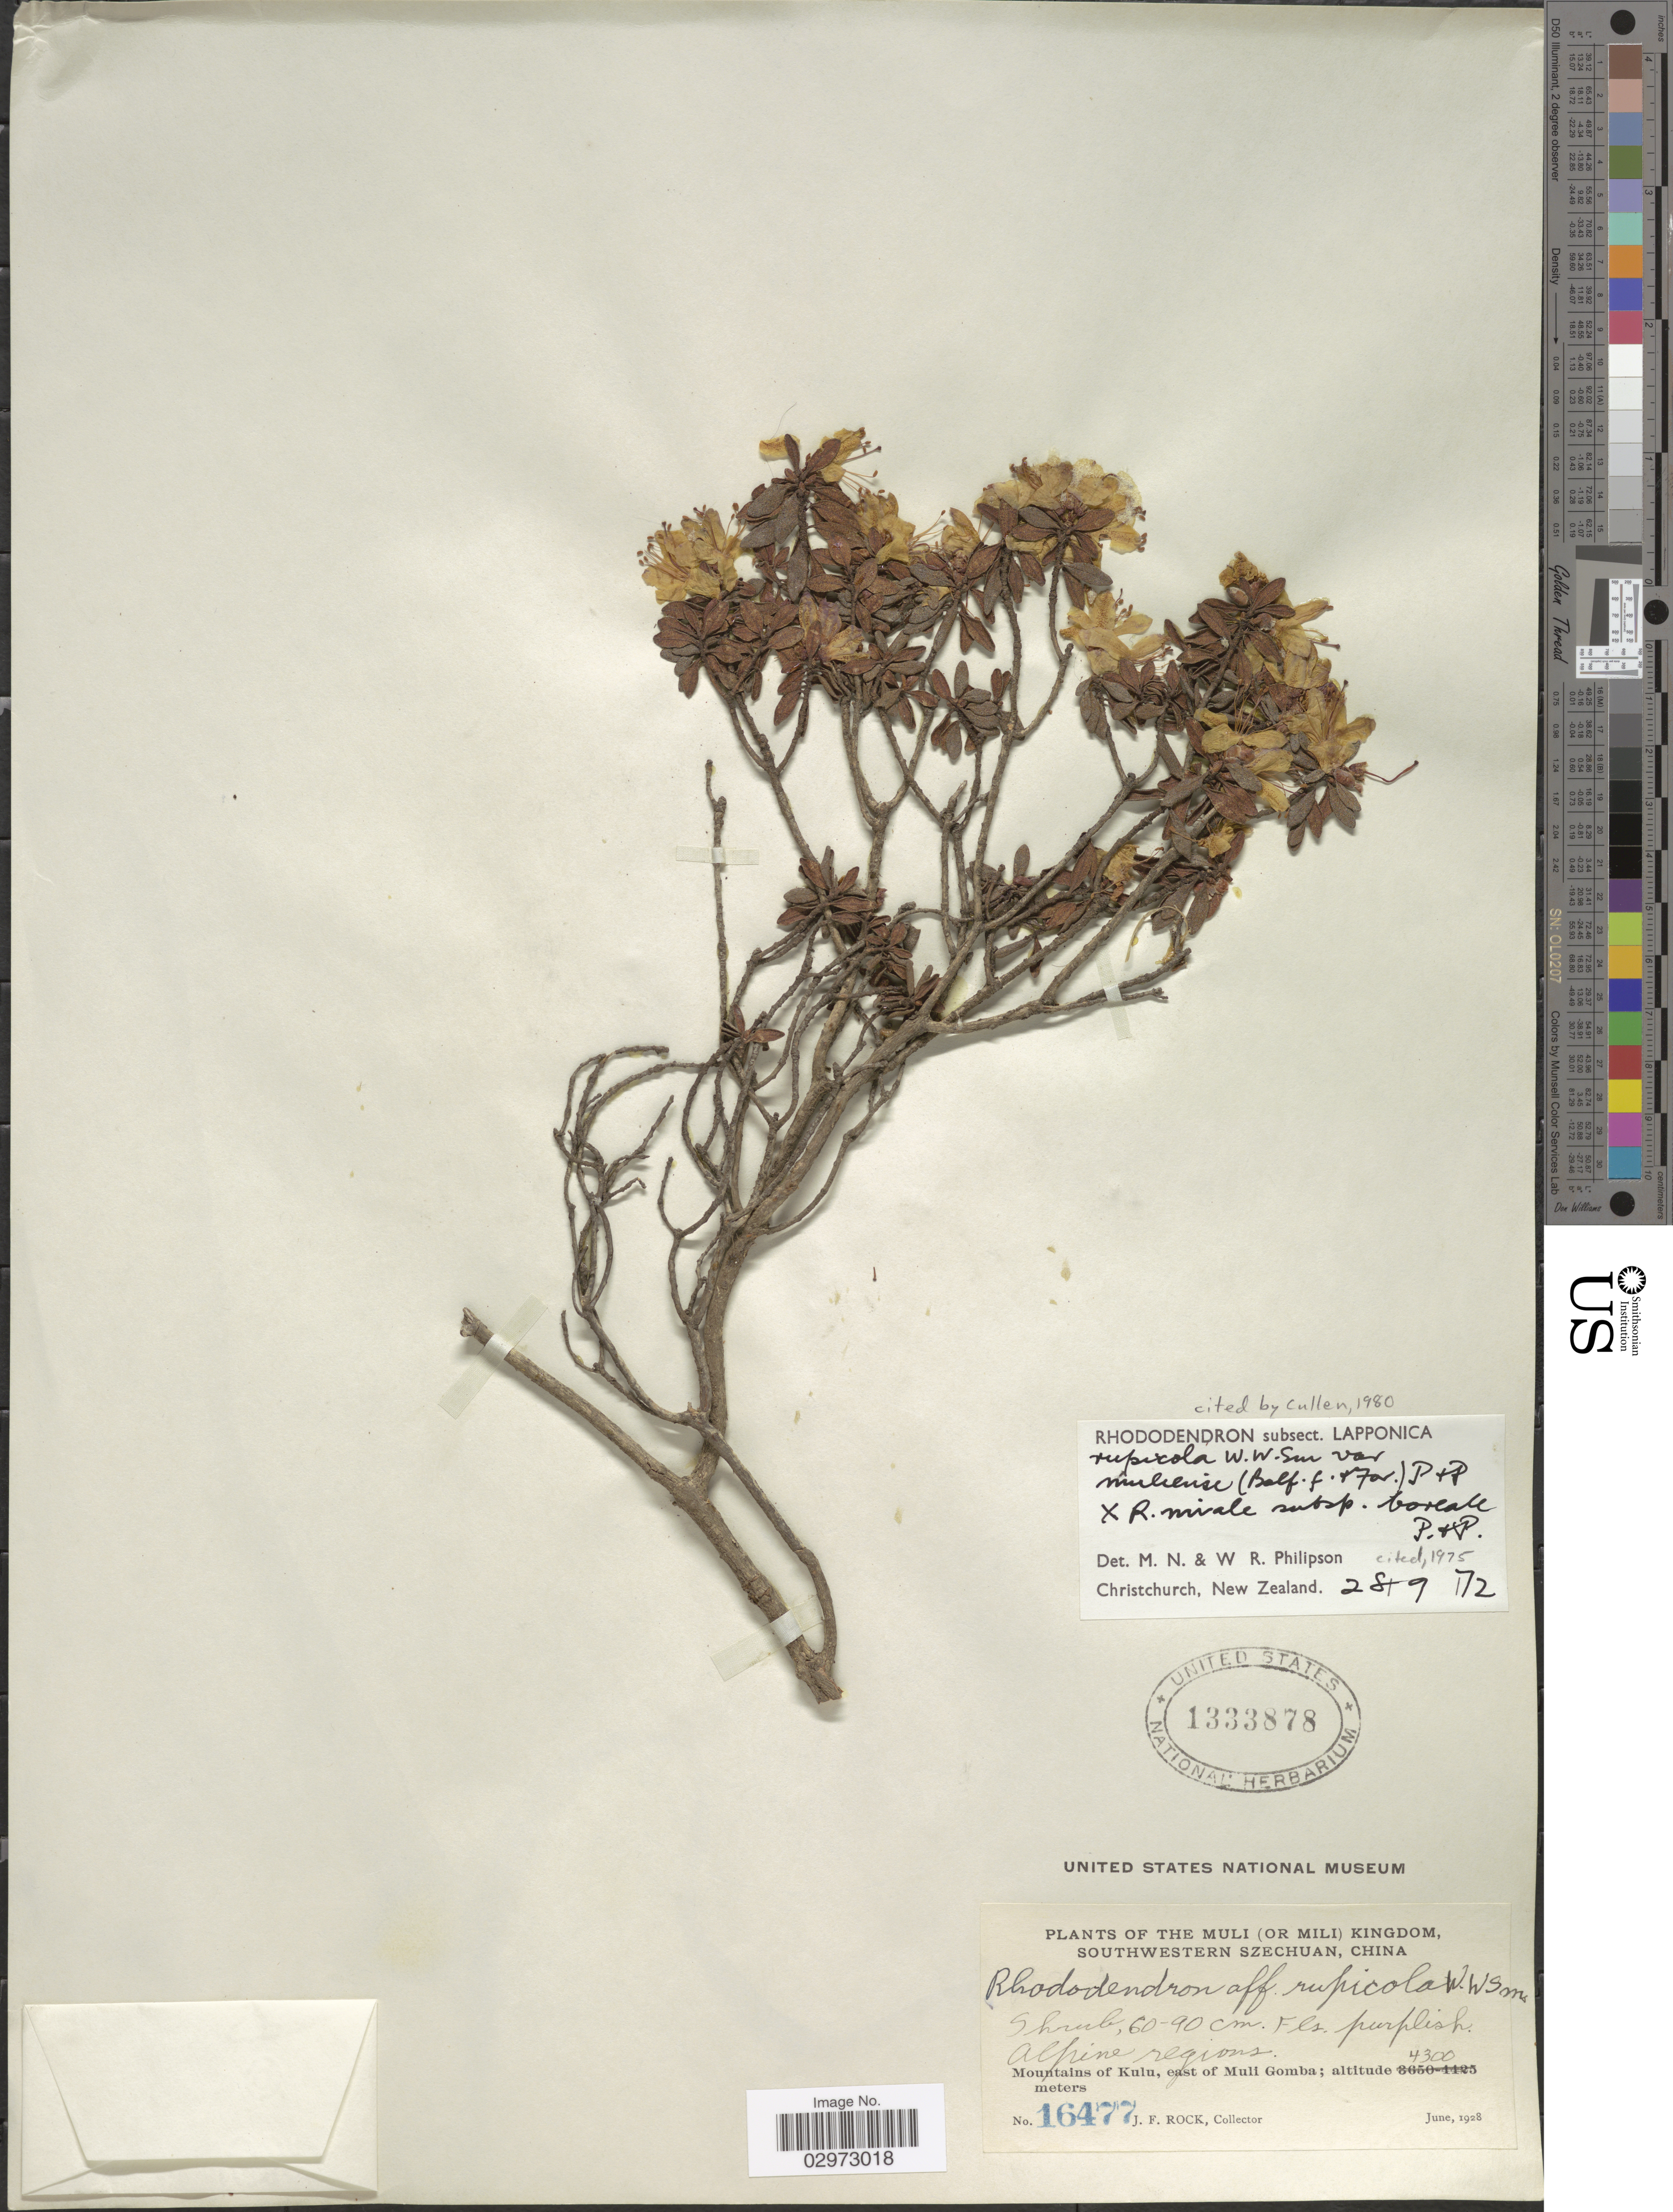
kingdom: Plantae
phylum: Tracheophyta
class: Magnoliopsida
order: Ericales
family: Ericaceae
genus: Rhododendron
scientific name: Rhododendron rupicola var. muliense x R. nivale subsp. boreale Philipson & M. N. Philipson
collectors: J. Rock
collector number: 16477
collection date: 1928-06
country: China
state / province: Sichuan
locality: The Muli (or Mili) Kingdom, Southwestern Szechuan, Alpine regions. Mountains of Kulu, east of Muli Gomba.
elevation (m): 4300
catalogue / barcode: US 1333878